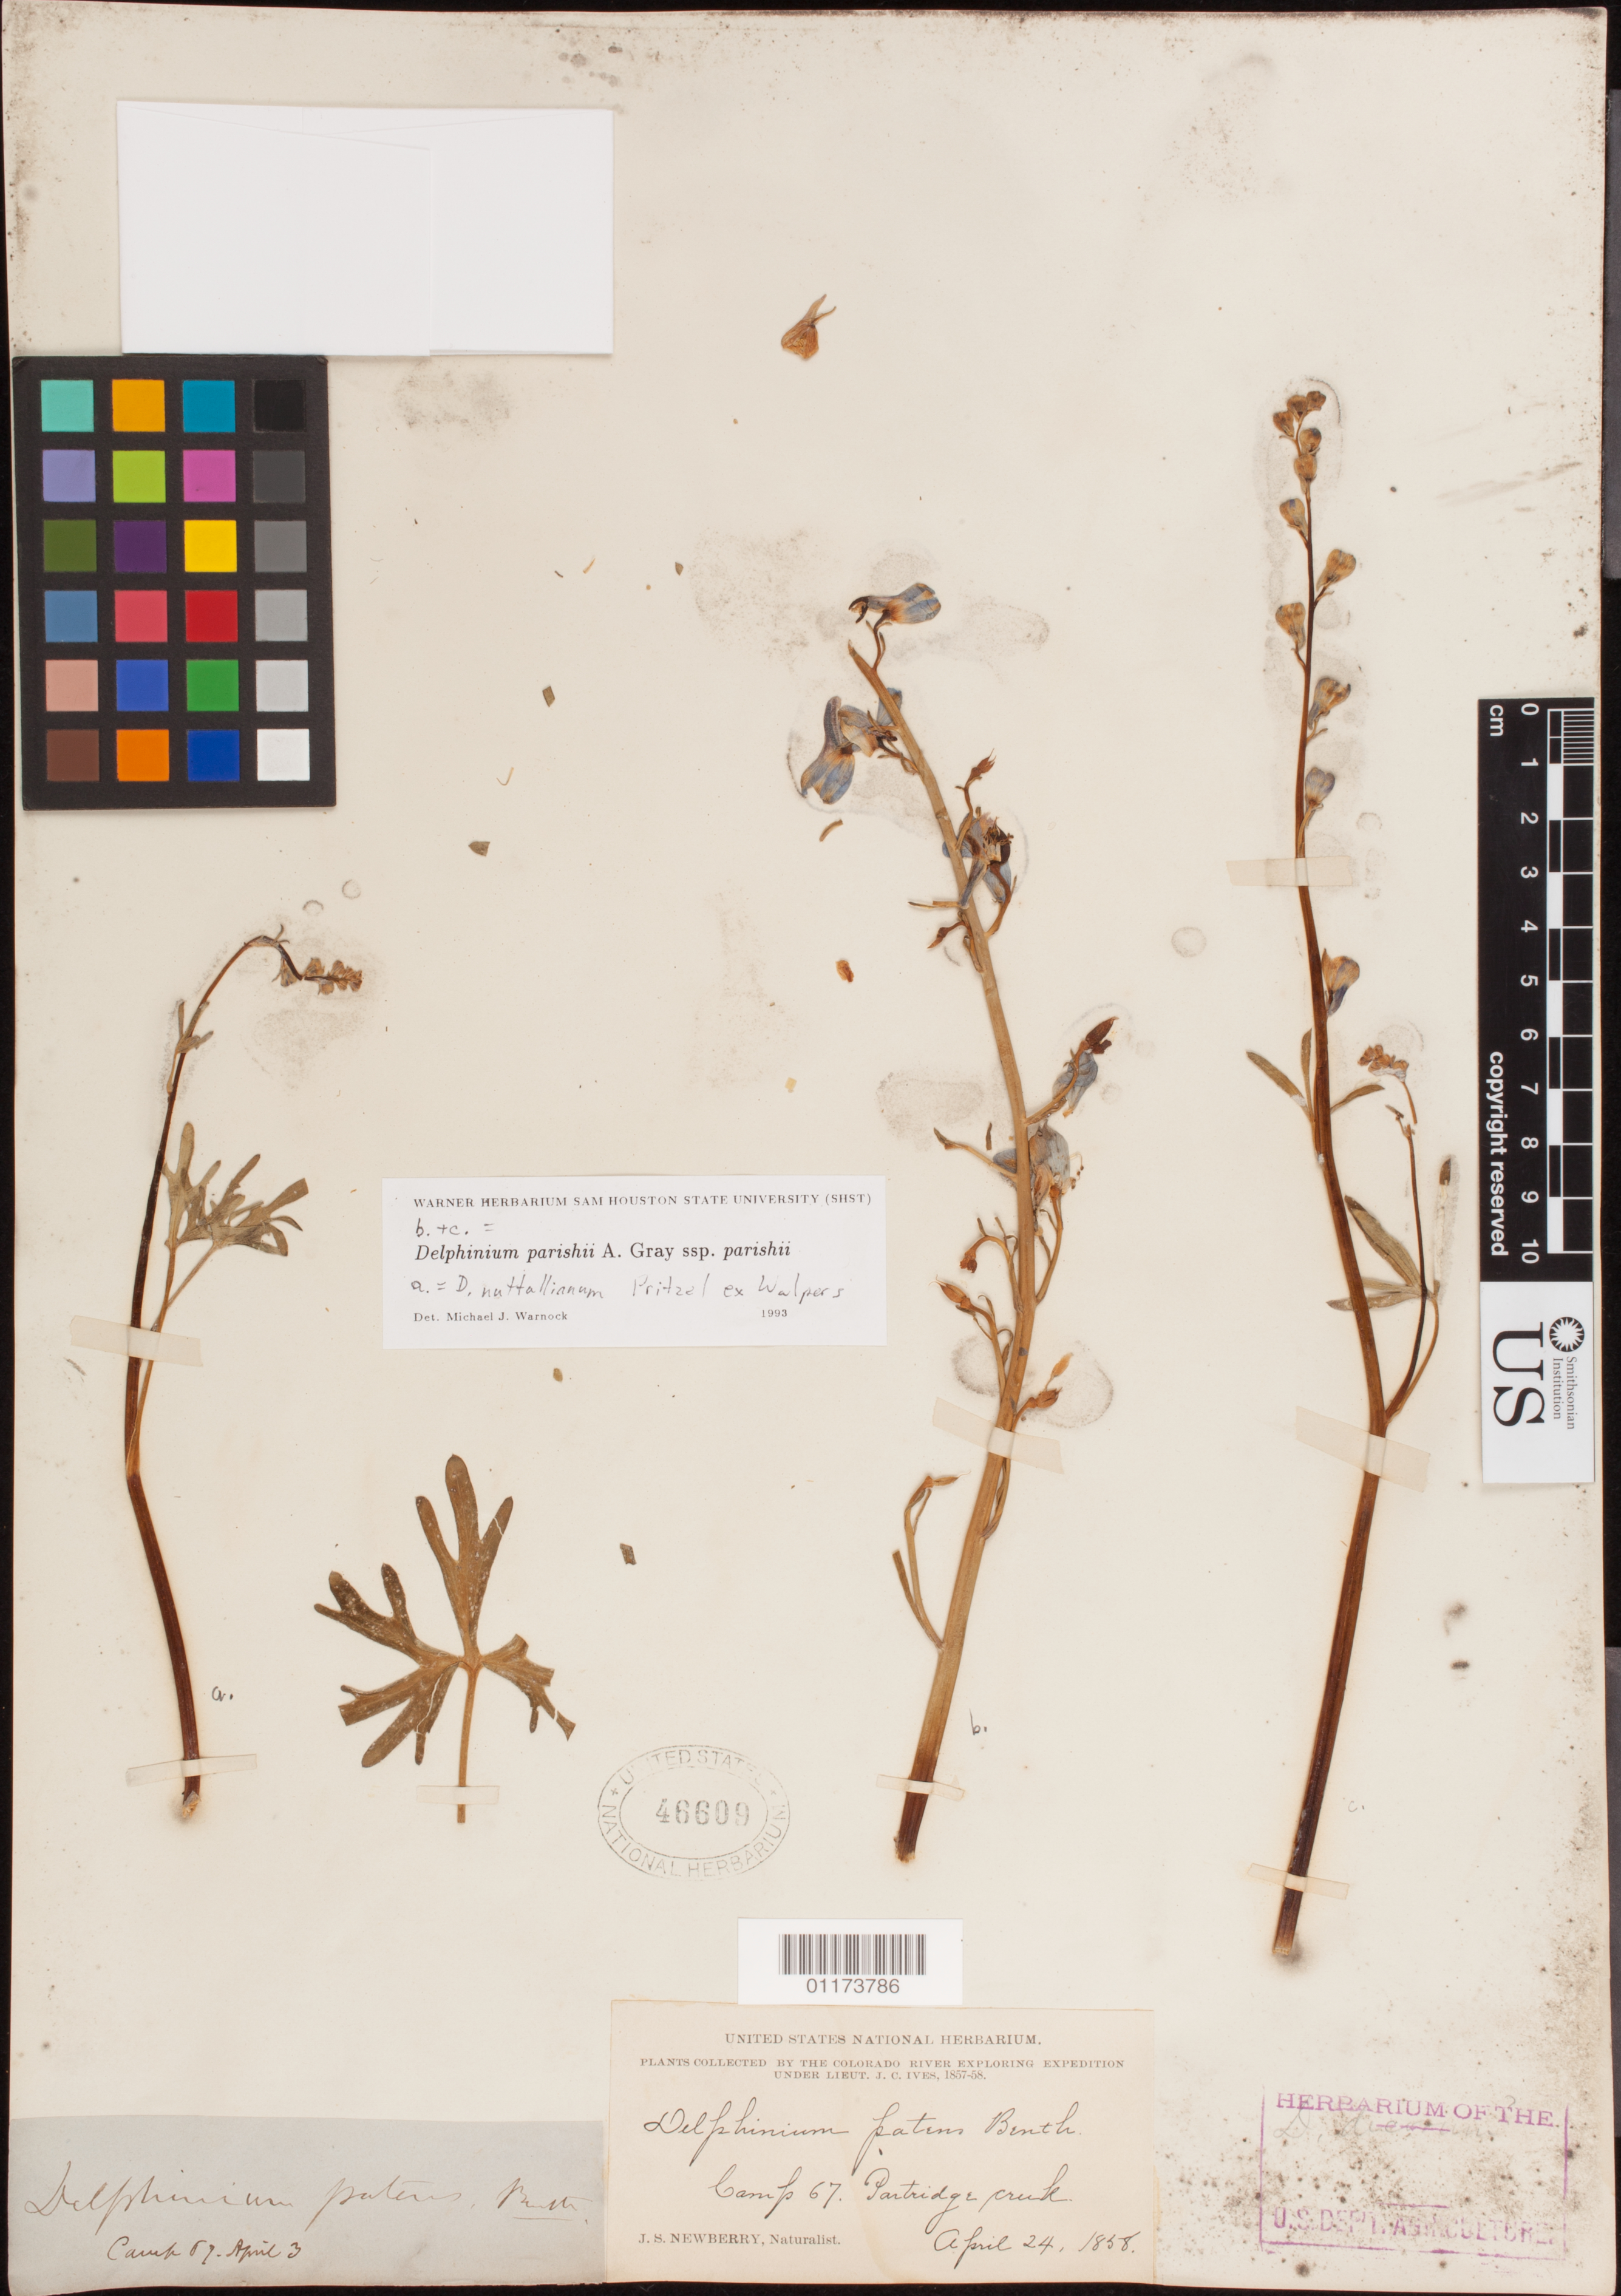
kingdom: Plantae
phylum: Tracheophyta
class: Magnoliopsida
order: Ranunculales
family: Ranunculaceae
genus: Delphinium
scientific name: Delphinium parishii subsp. parishii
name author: A. Gray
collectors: J. S. Newberry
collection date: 1858-04-24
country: United States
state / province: Arizona / Utah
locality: Camp 67, Partridge Creek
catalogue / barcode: US 46609